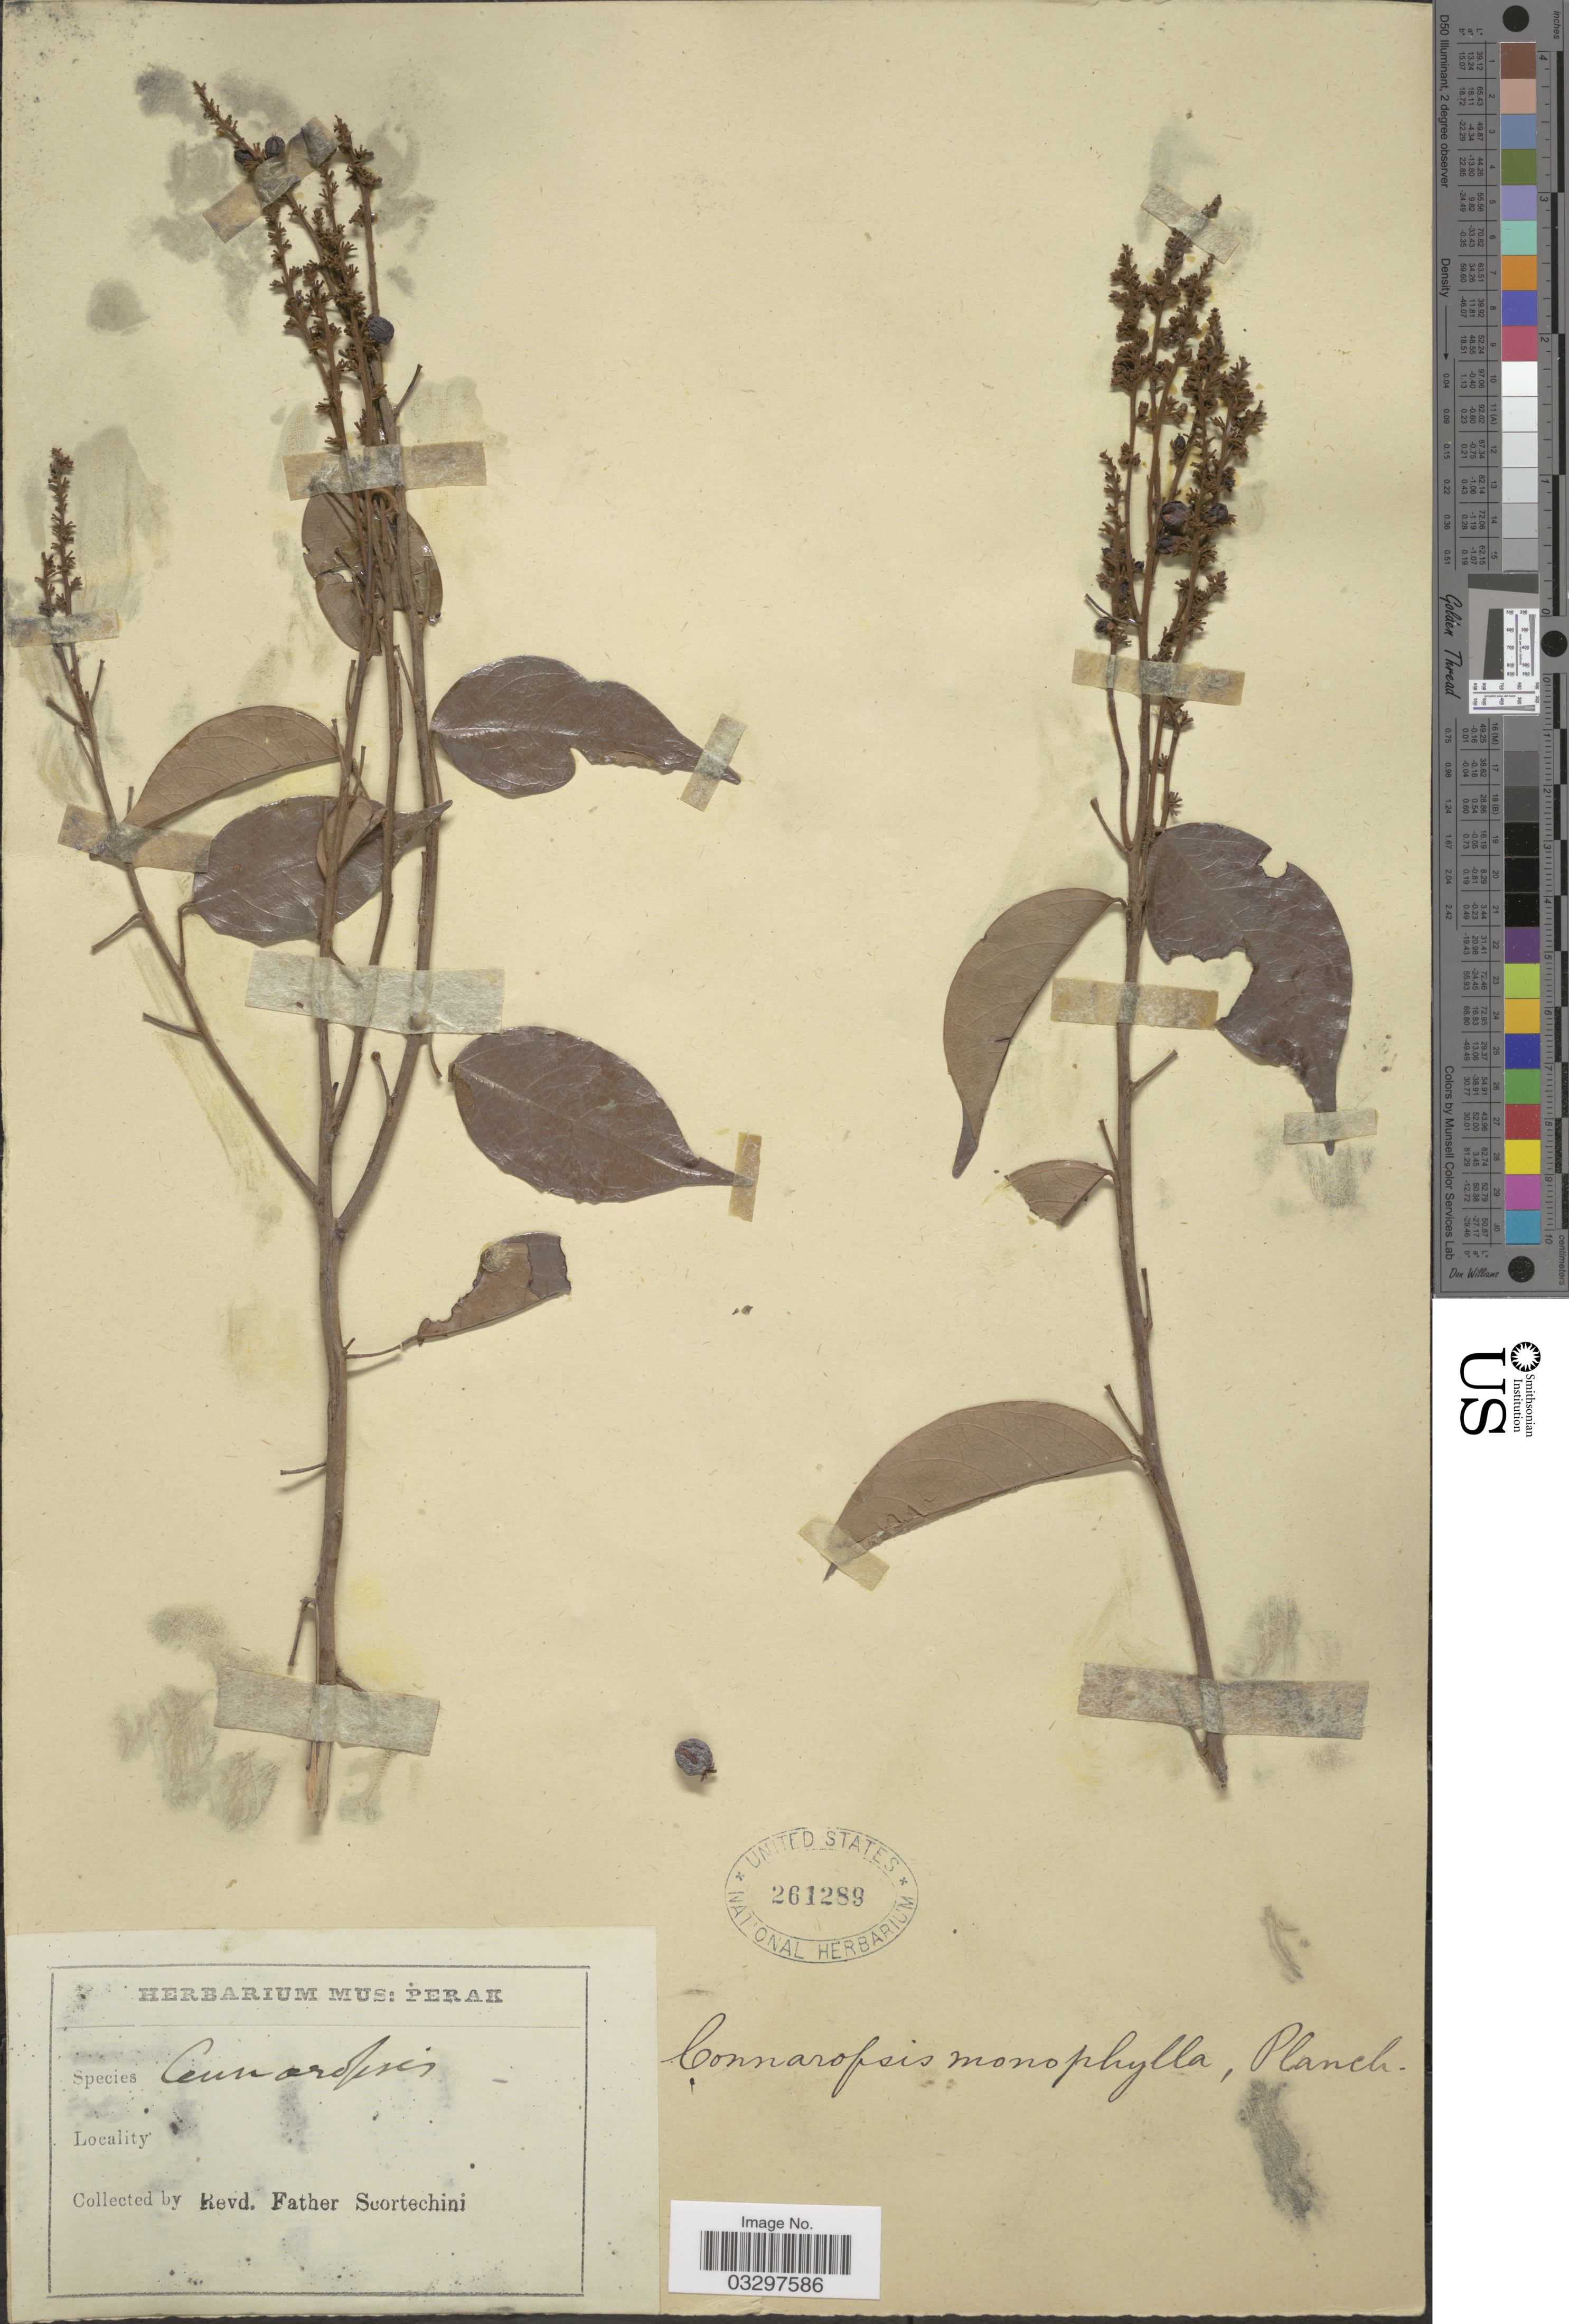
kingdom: Plantae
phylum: Tracheophyta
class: Magnoliopsida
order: Oxalidales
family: Oxalidaceae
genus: Sarcotheca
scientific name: Sarcotheca monophylla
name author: Hallier f.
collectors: Fr. Scortechini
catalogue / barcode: US 261289